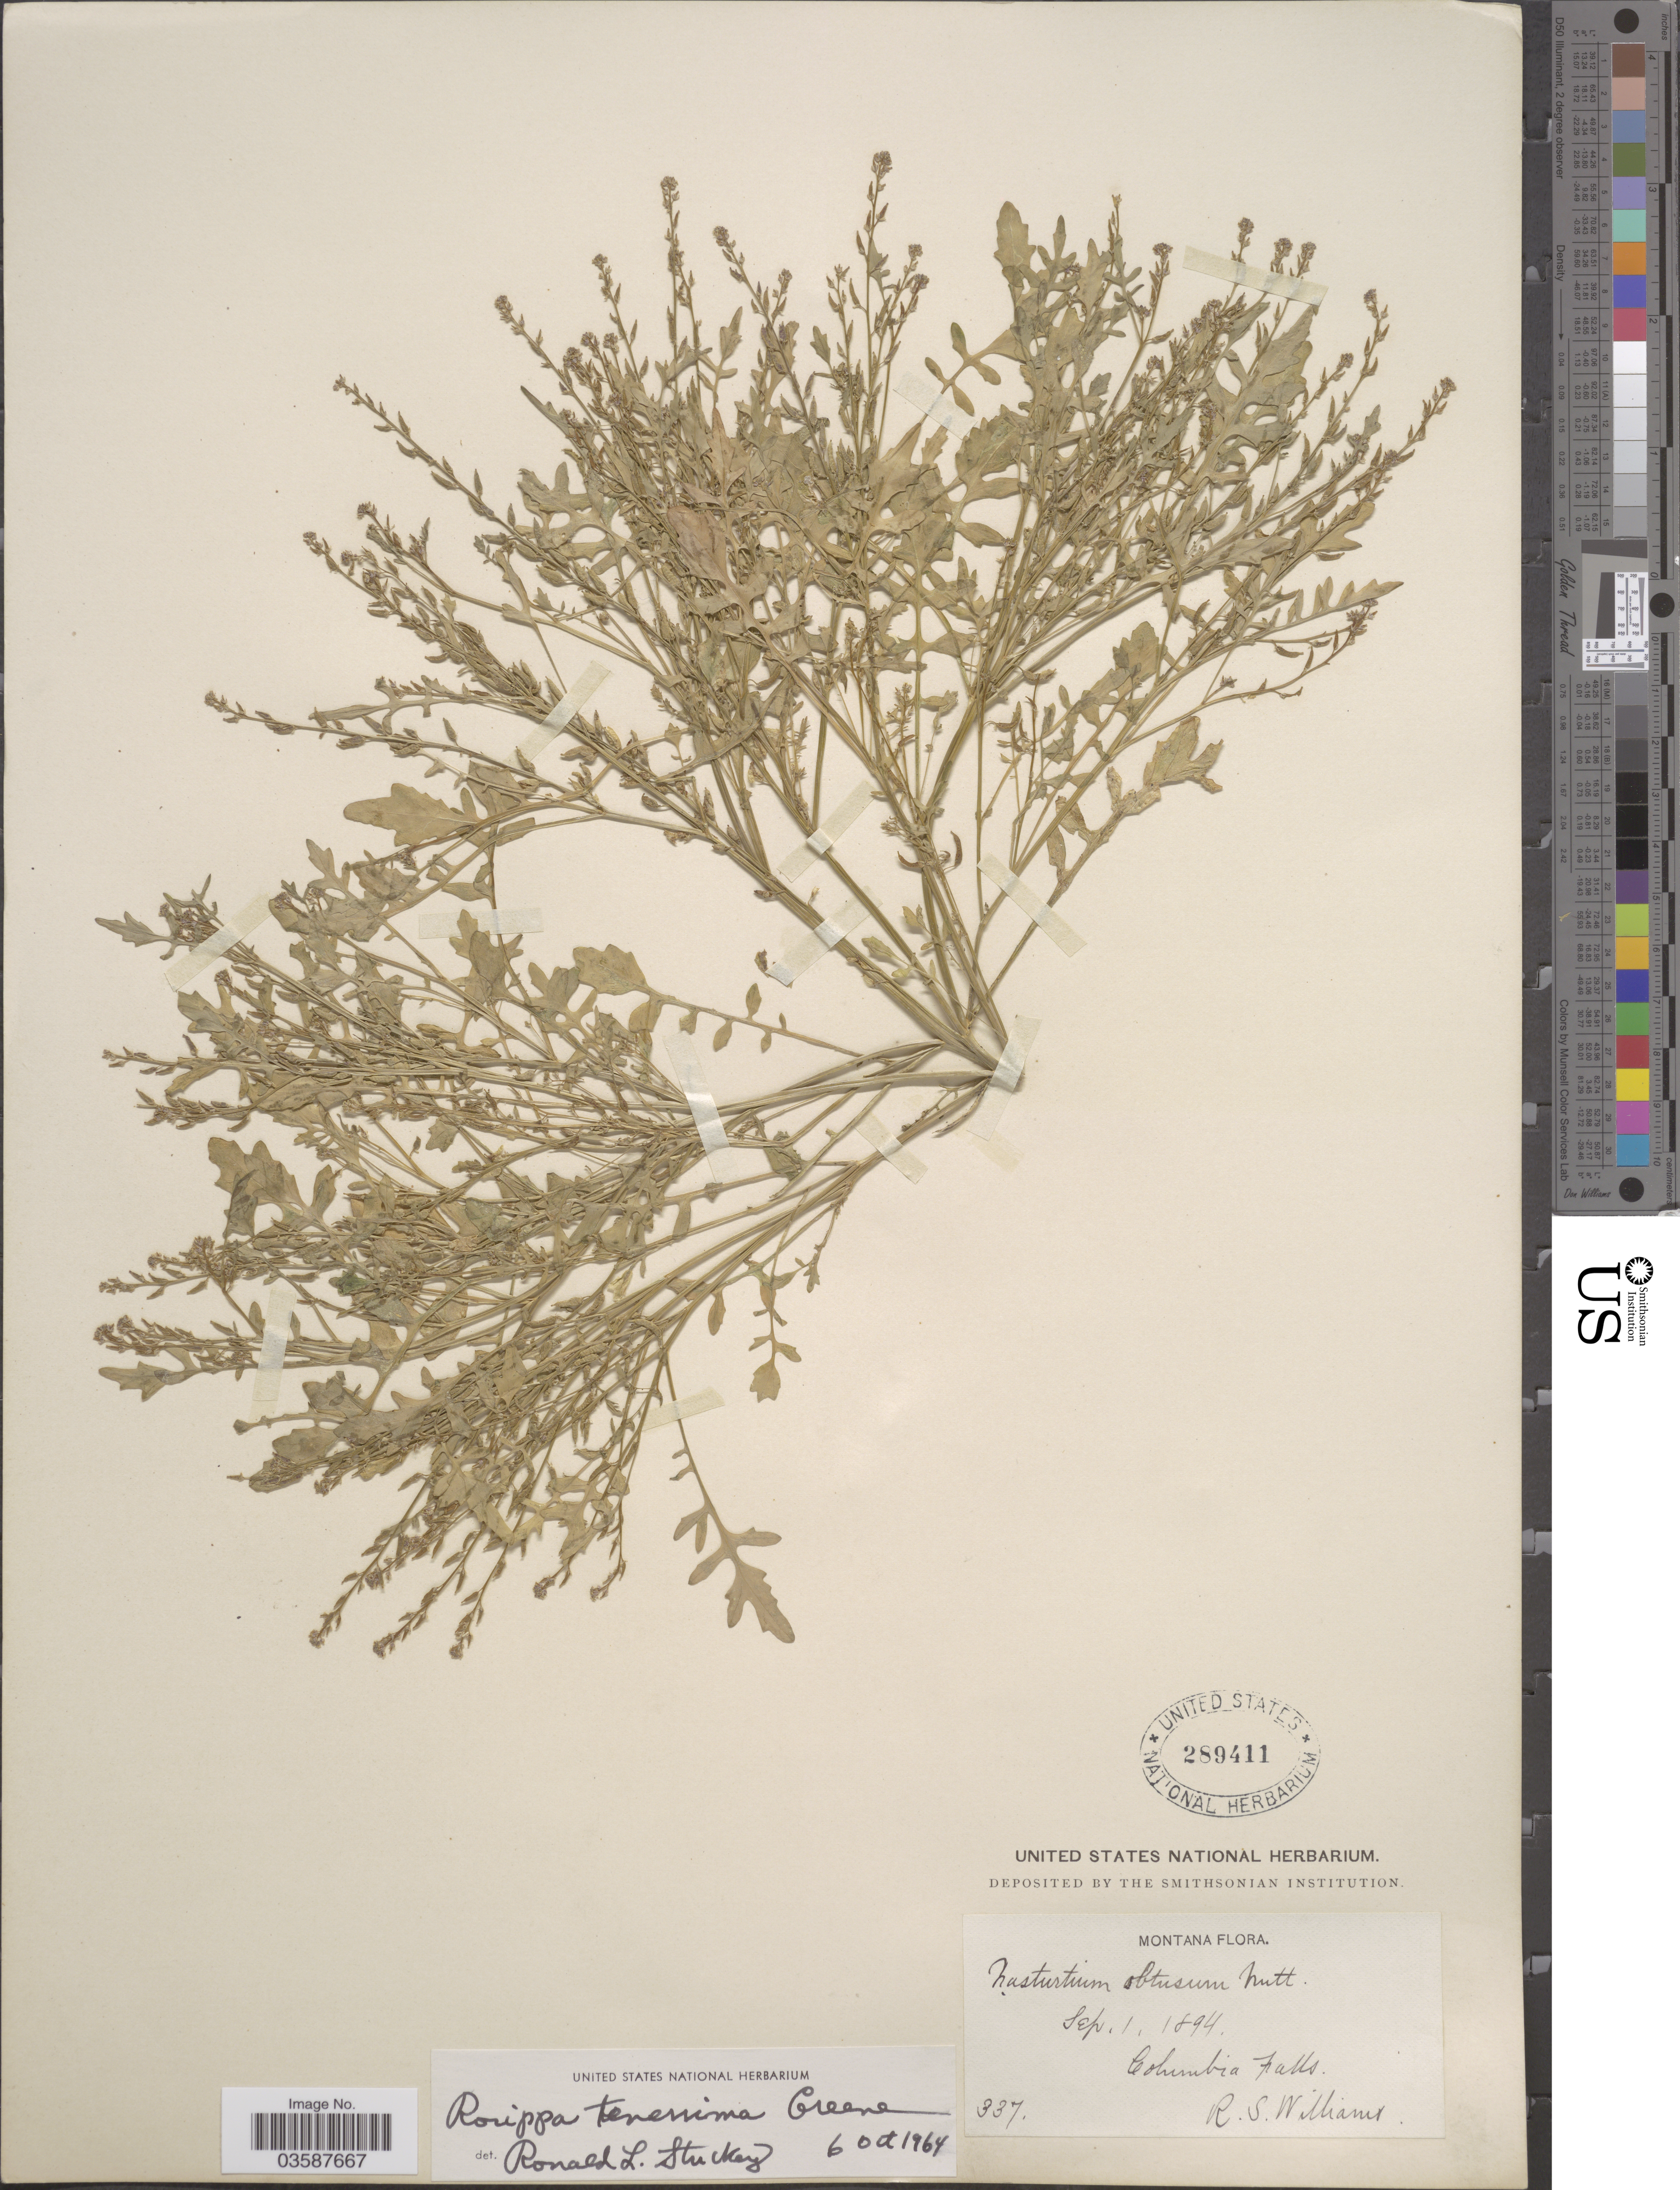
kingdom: Plantae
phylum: Tracheophyta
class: Magnoliopsida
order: Brassicales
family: Brassicaceae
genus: Rorippa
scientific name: Rorippa tenerrima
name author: Greene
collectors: R. S. Williams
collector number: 337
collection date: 1894-09-01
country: United States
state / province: Montana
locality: Columbia Falls.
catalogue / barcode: US 289411